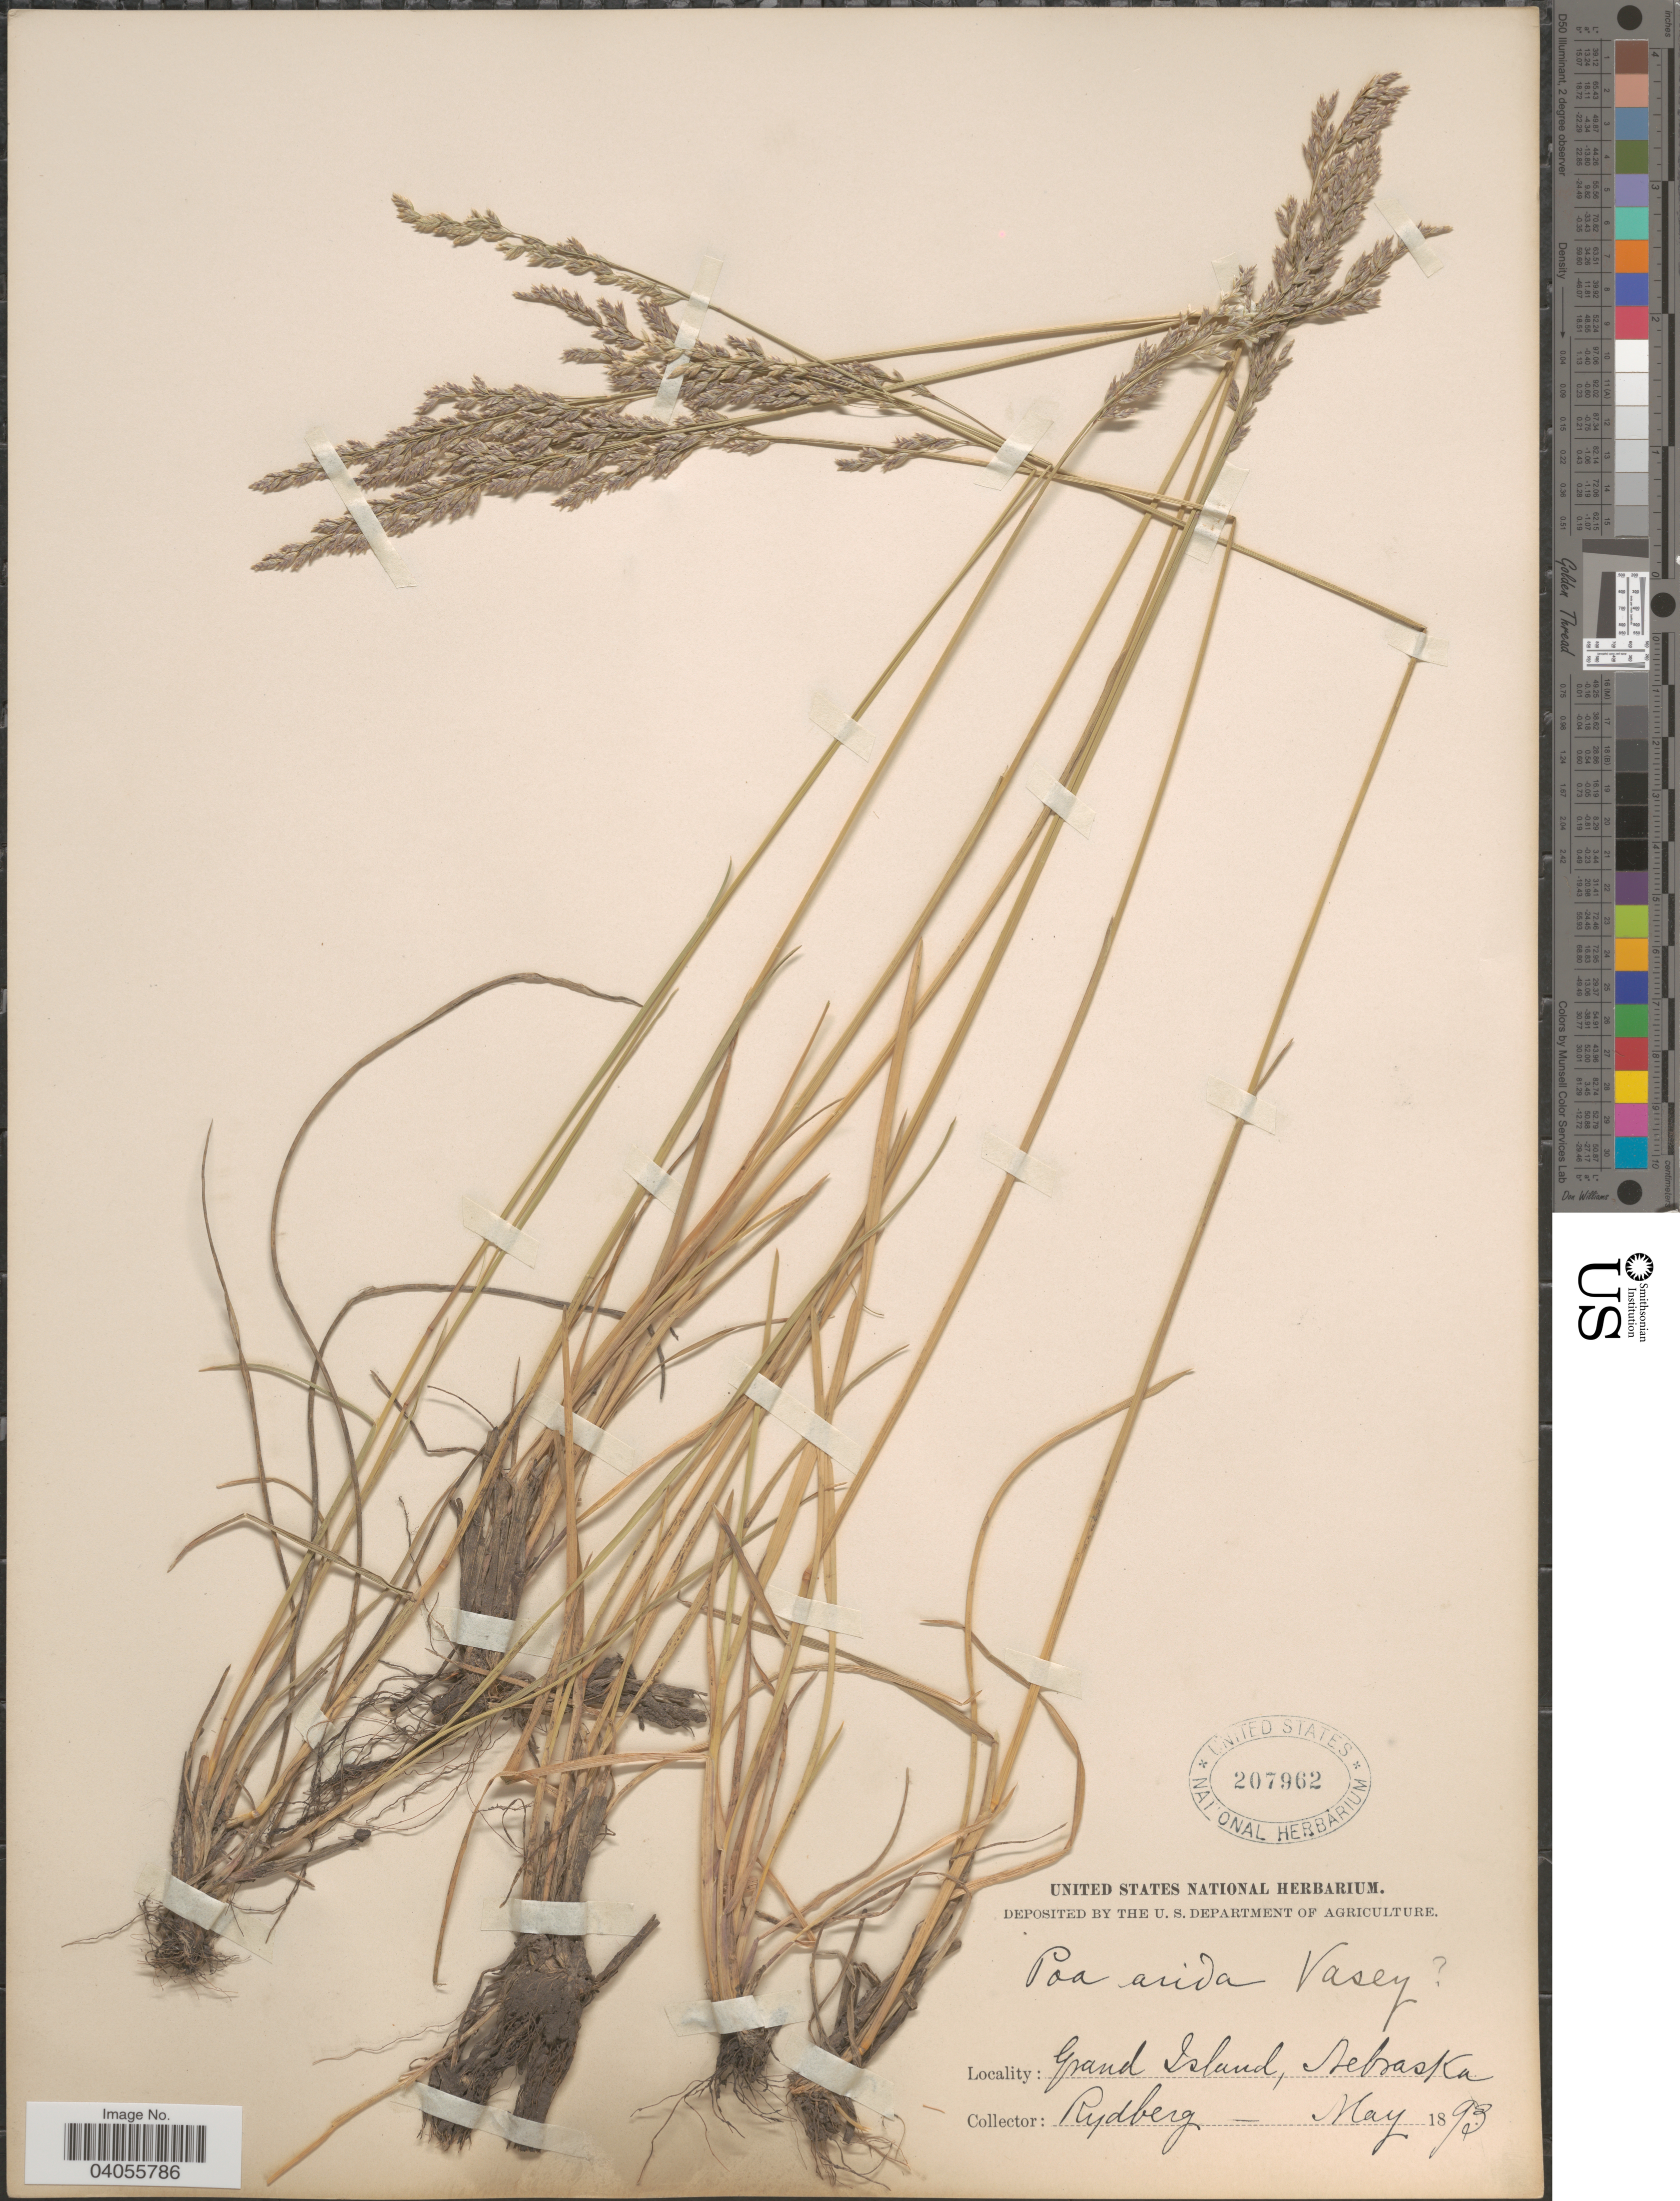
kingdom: Plantae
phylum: Tracheophyta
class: Liliopsida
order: Poales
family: Poaceae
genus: Poa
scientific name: Poa arida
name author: Vasey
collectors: P. Rydberg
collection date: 1893-05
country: United States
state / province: Nebraska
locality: Grand Island.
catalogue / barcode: US 207962